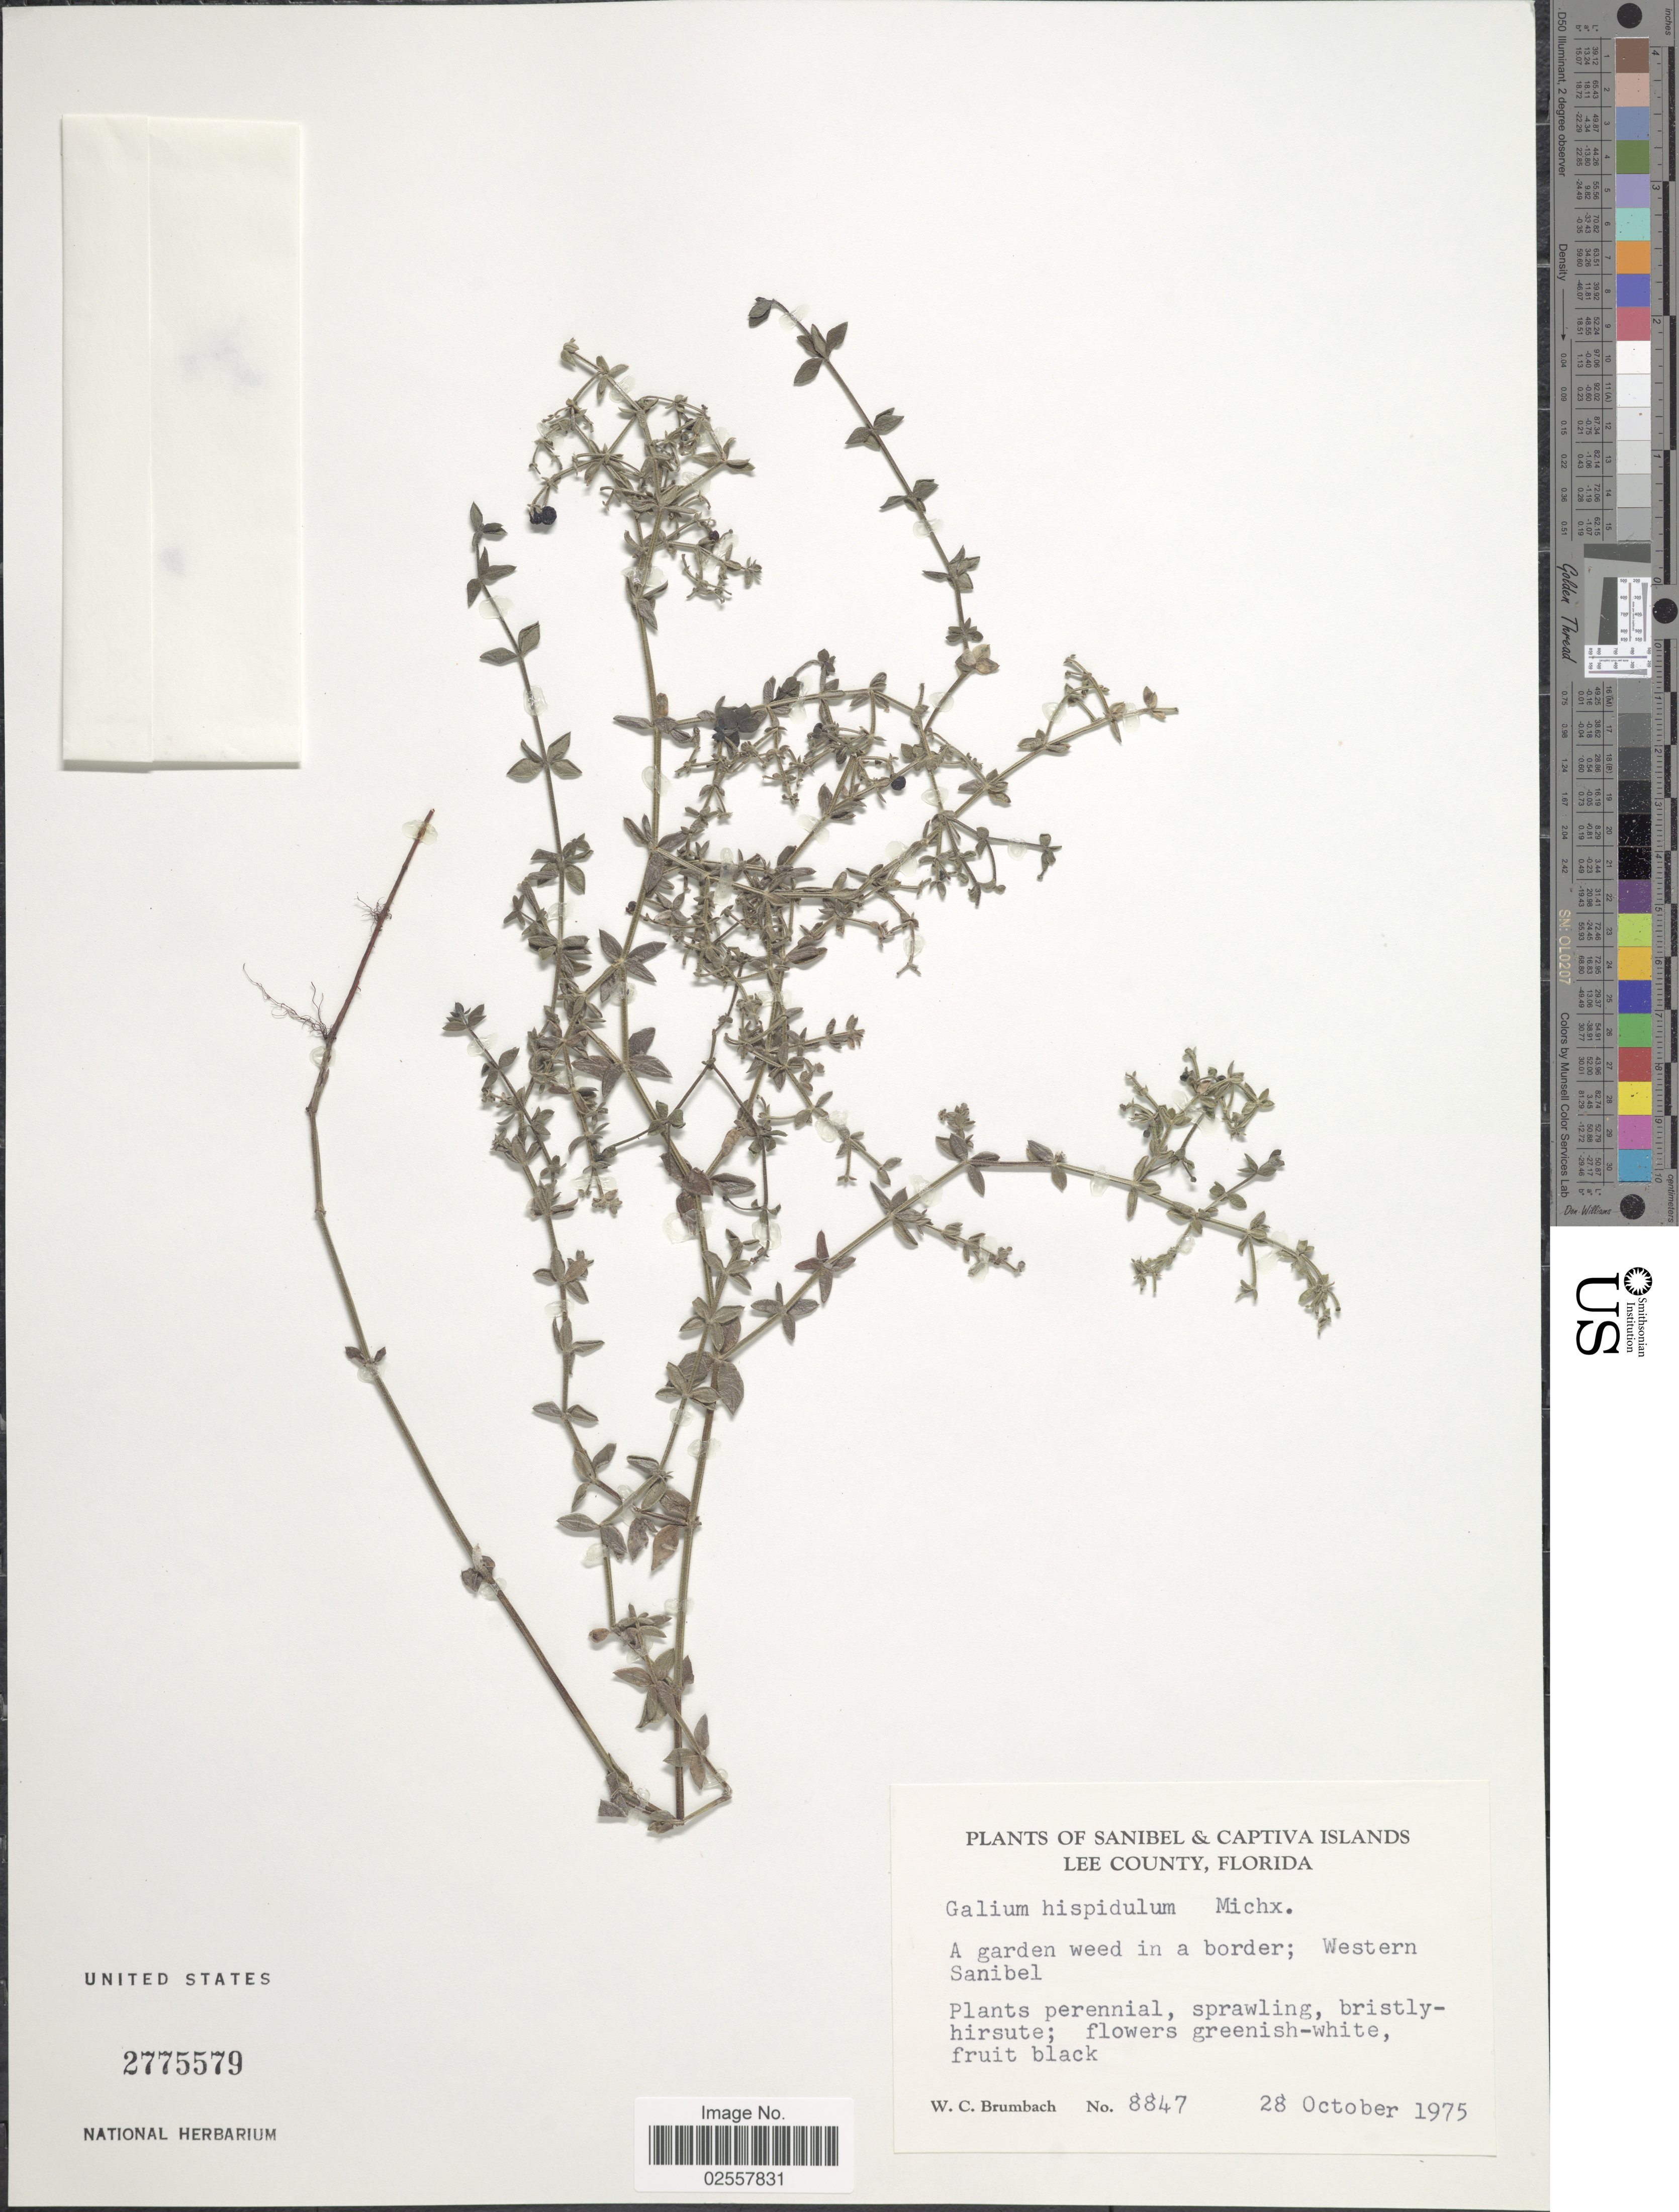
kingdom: Plantae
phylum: Tracheophyta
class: Magnoliopsida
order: Gentianales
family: Rubiaceae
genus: Galium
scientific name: Galium hispidulum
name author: Michx.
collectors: W. C. Brumbach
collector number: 8847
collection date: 1975-10-28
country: United States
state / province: Florida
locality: Sanibel & Captiva Islands. Lee County. A garden weed in a border; Western Sanibel.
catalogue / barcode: US 2775579